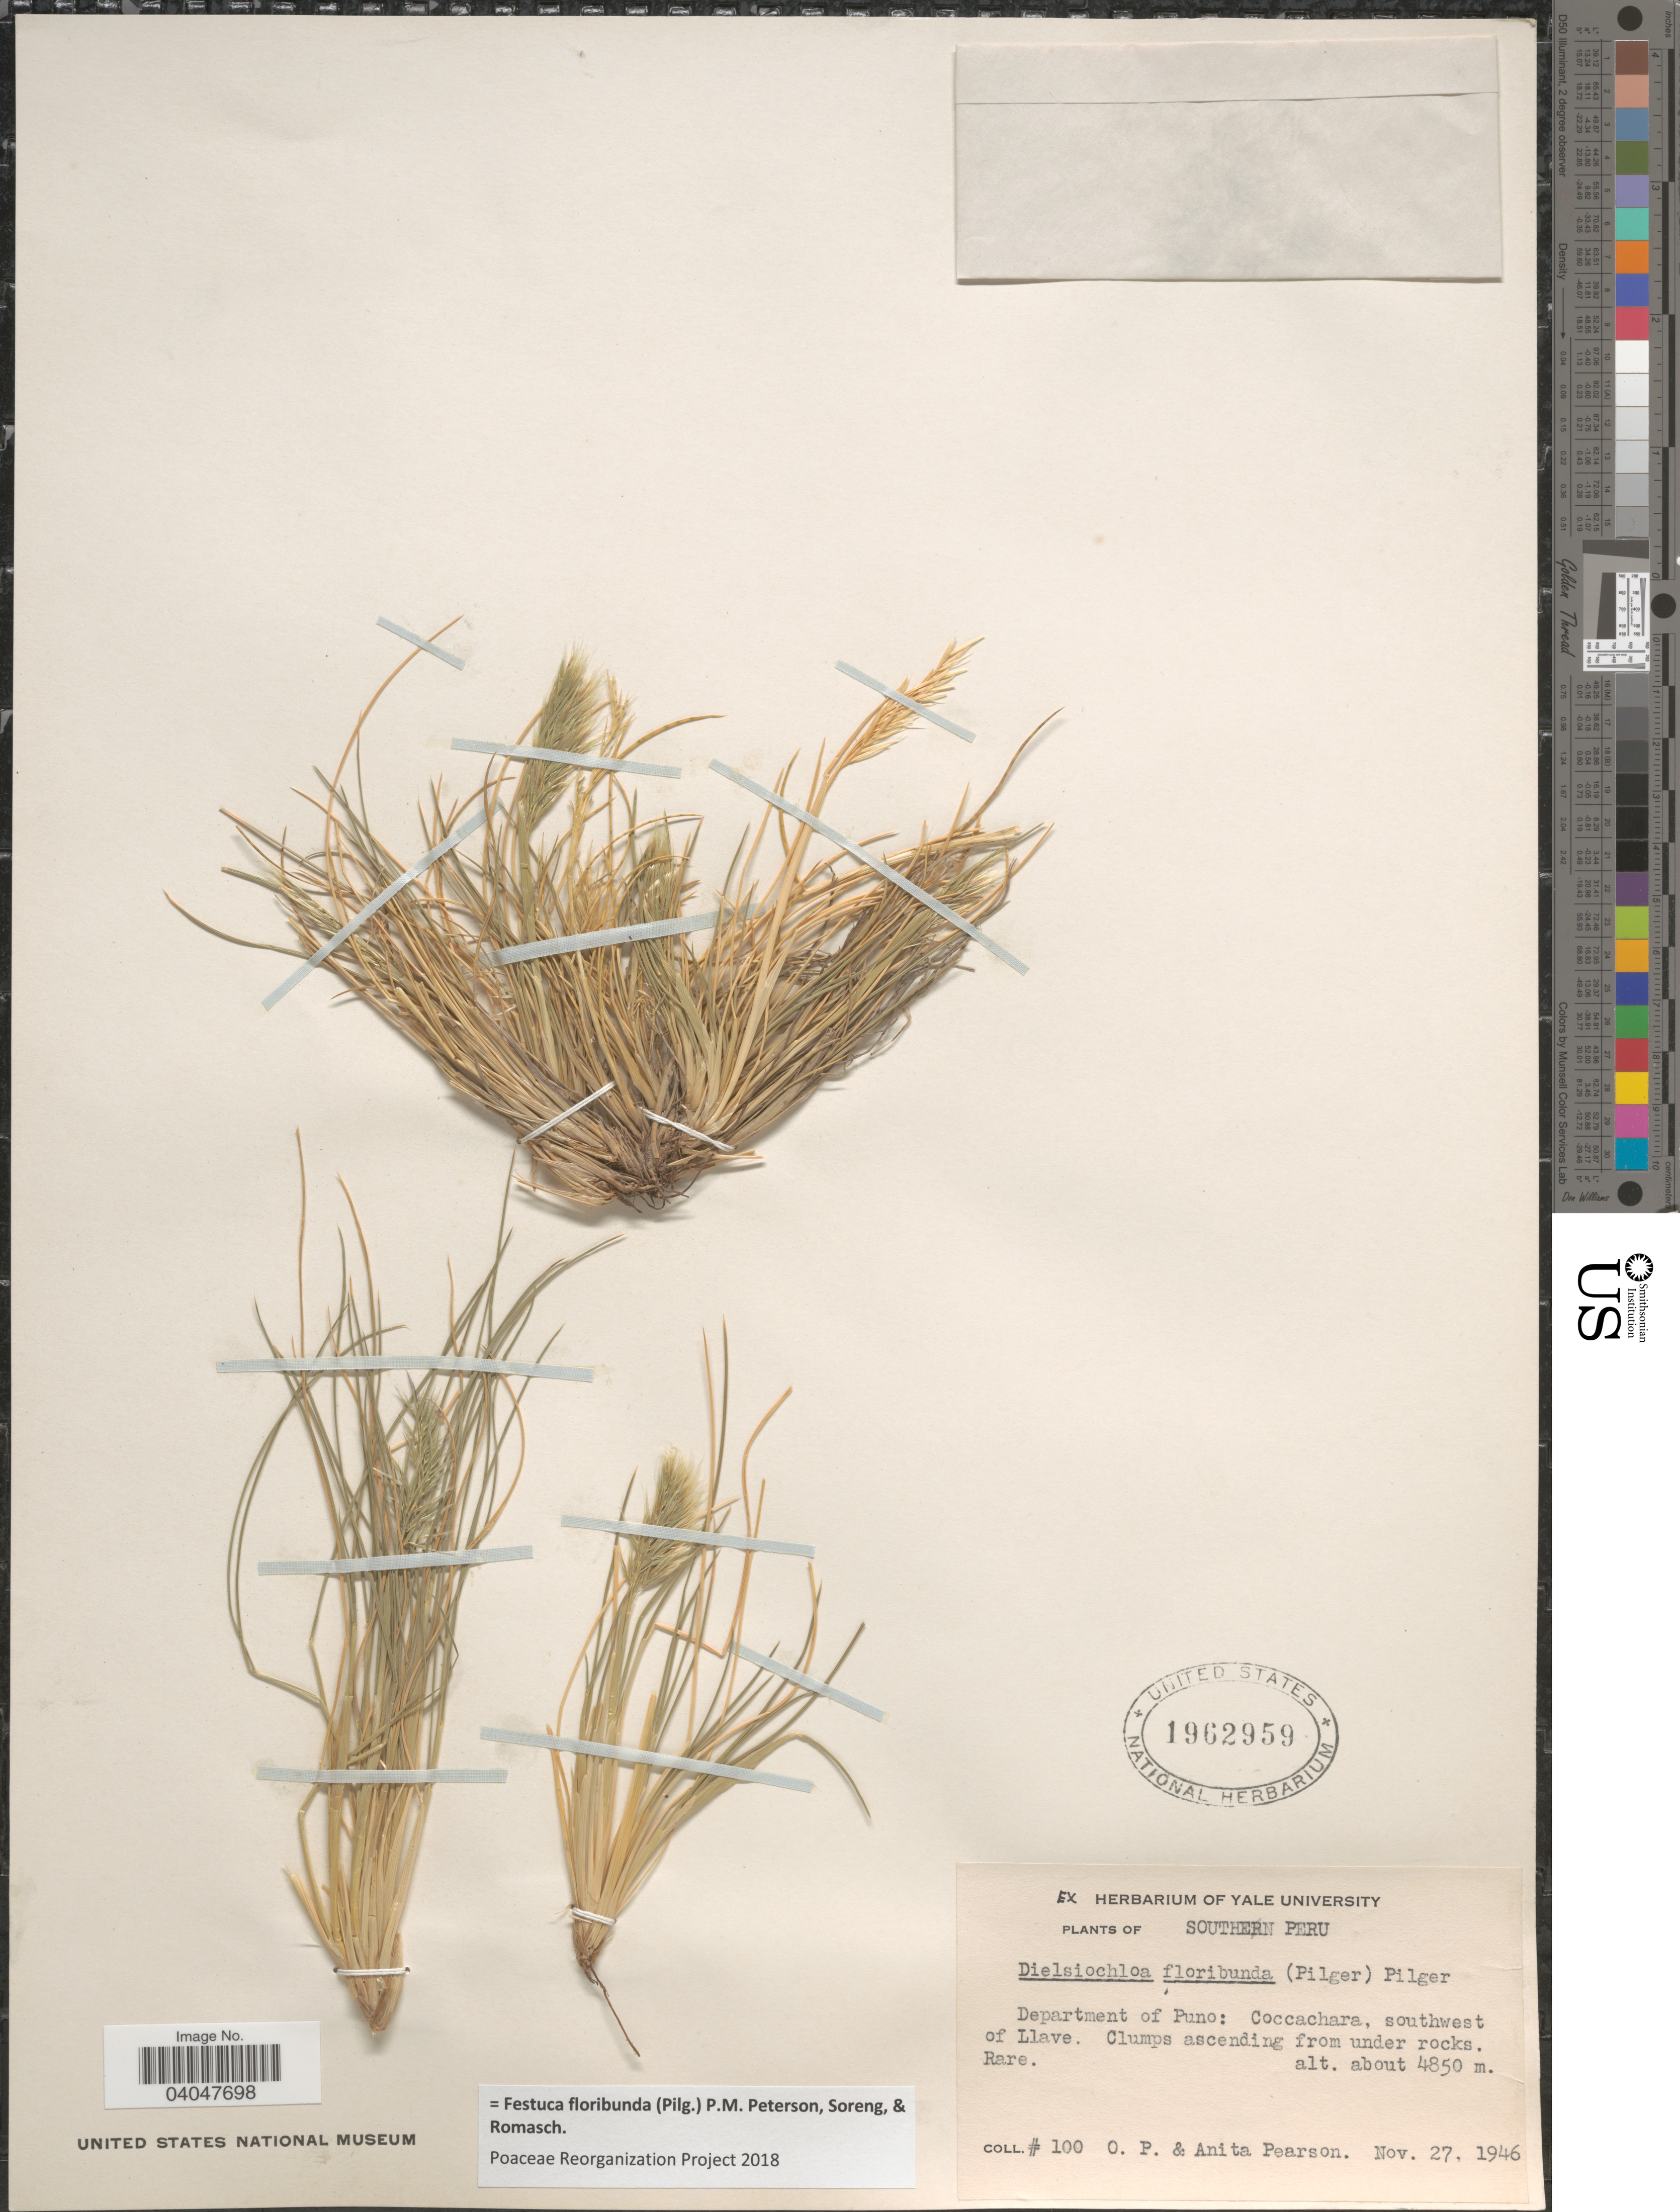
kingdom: Plantae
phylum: Tracheophyta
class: Liliopsida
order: Poales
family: Poaceae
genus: Festuca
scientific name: Festuca floribunda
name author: (Pilg.) P.M. Peterson et al.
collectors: O. P. Pearson & A. Pearson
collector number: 100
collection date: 1946-11-27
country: Peru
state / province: Puno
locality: Southern Peru. Department of Puno: Coccachara, southwest of Llave.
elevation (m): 4850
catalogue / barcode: US 1962959